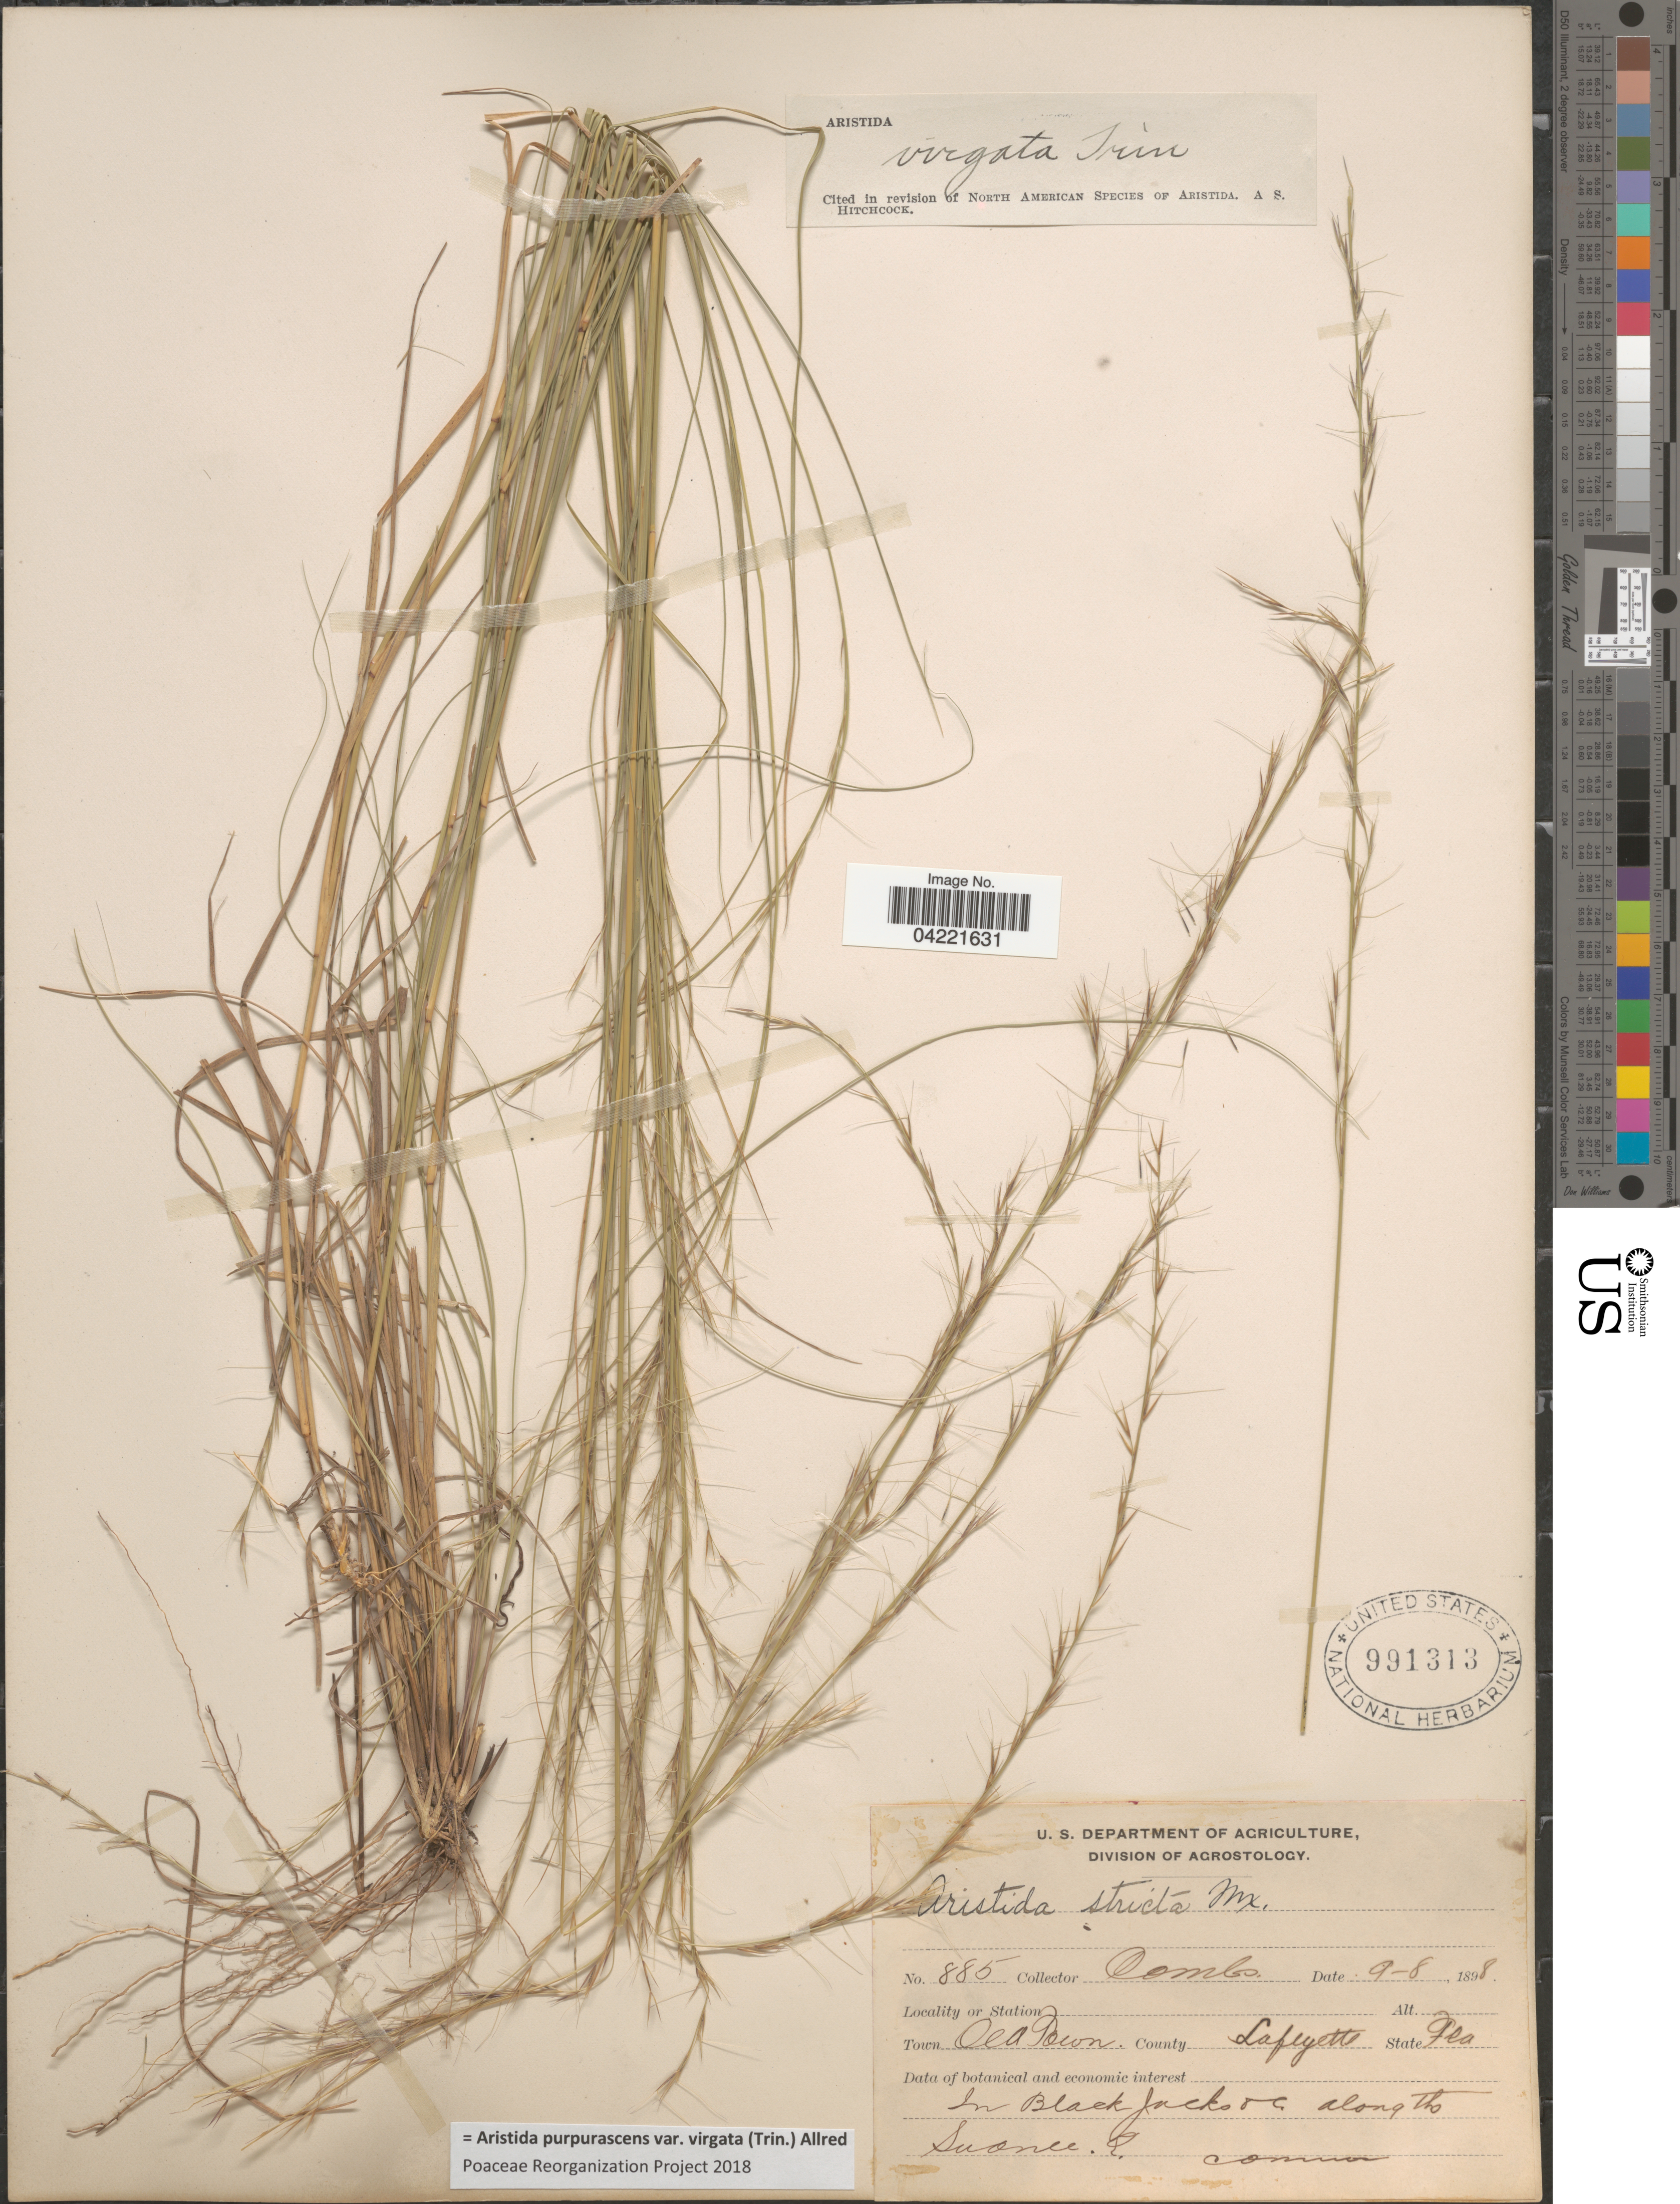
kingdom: Plantae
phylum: Tracheophyta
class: Liliopsida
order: Poales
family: Poaceae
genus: Aristida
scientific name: Aristida purpurascens var. virgata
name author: (Trin.) Allred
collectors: -. Combs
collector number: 885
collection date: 1898-09-08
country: United States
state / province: Florida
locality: Town Old Town. County Lafeyette.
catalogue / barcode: US 991313